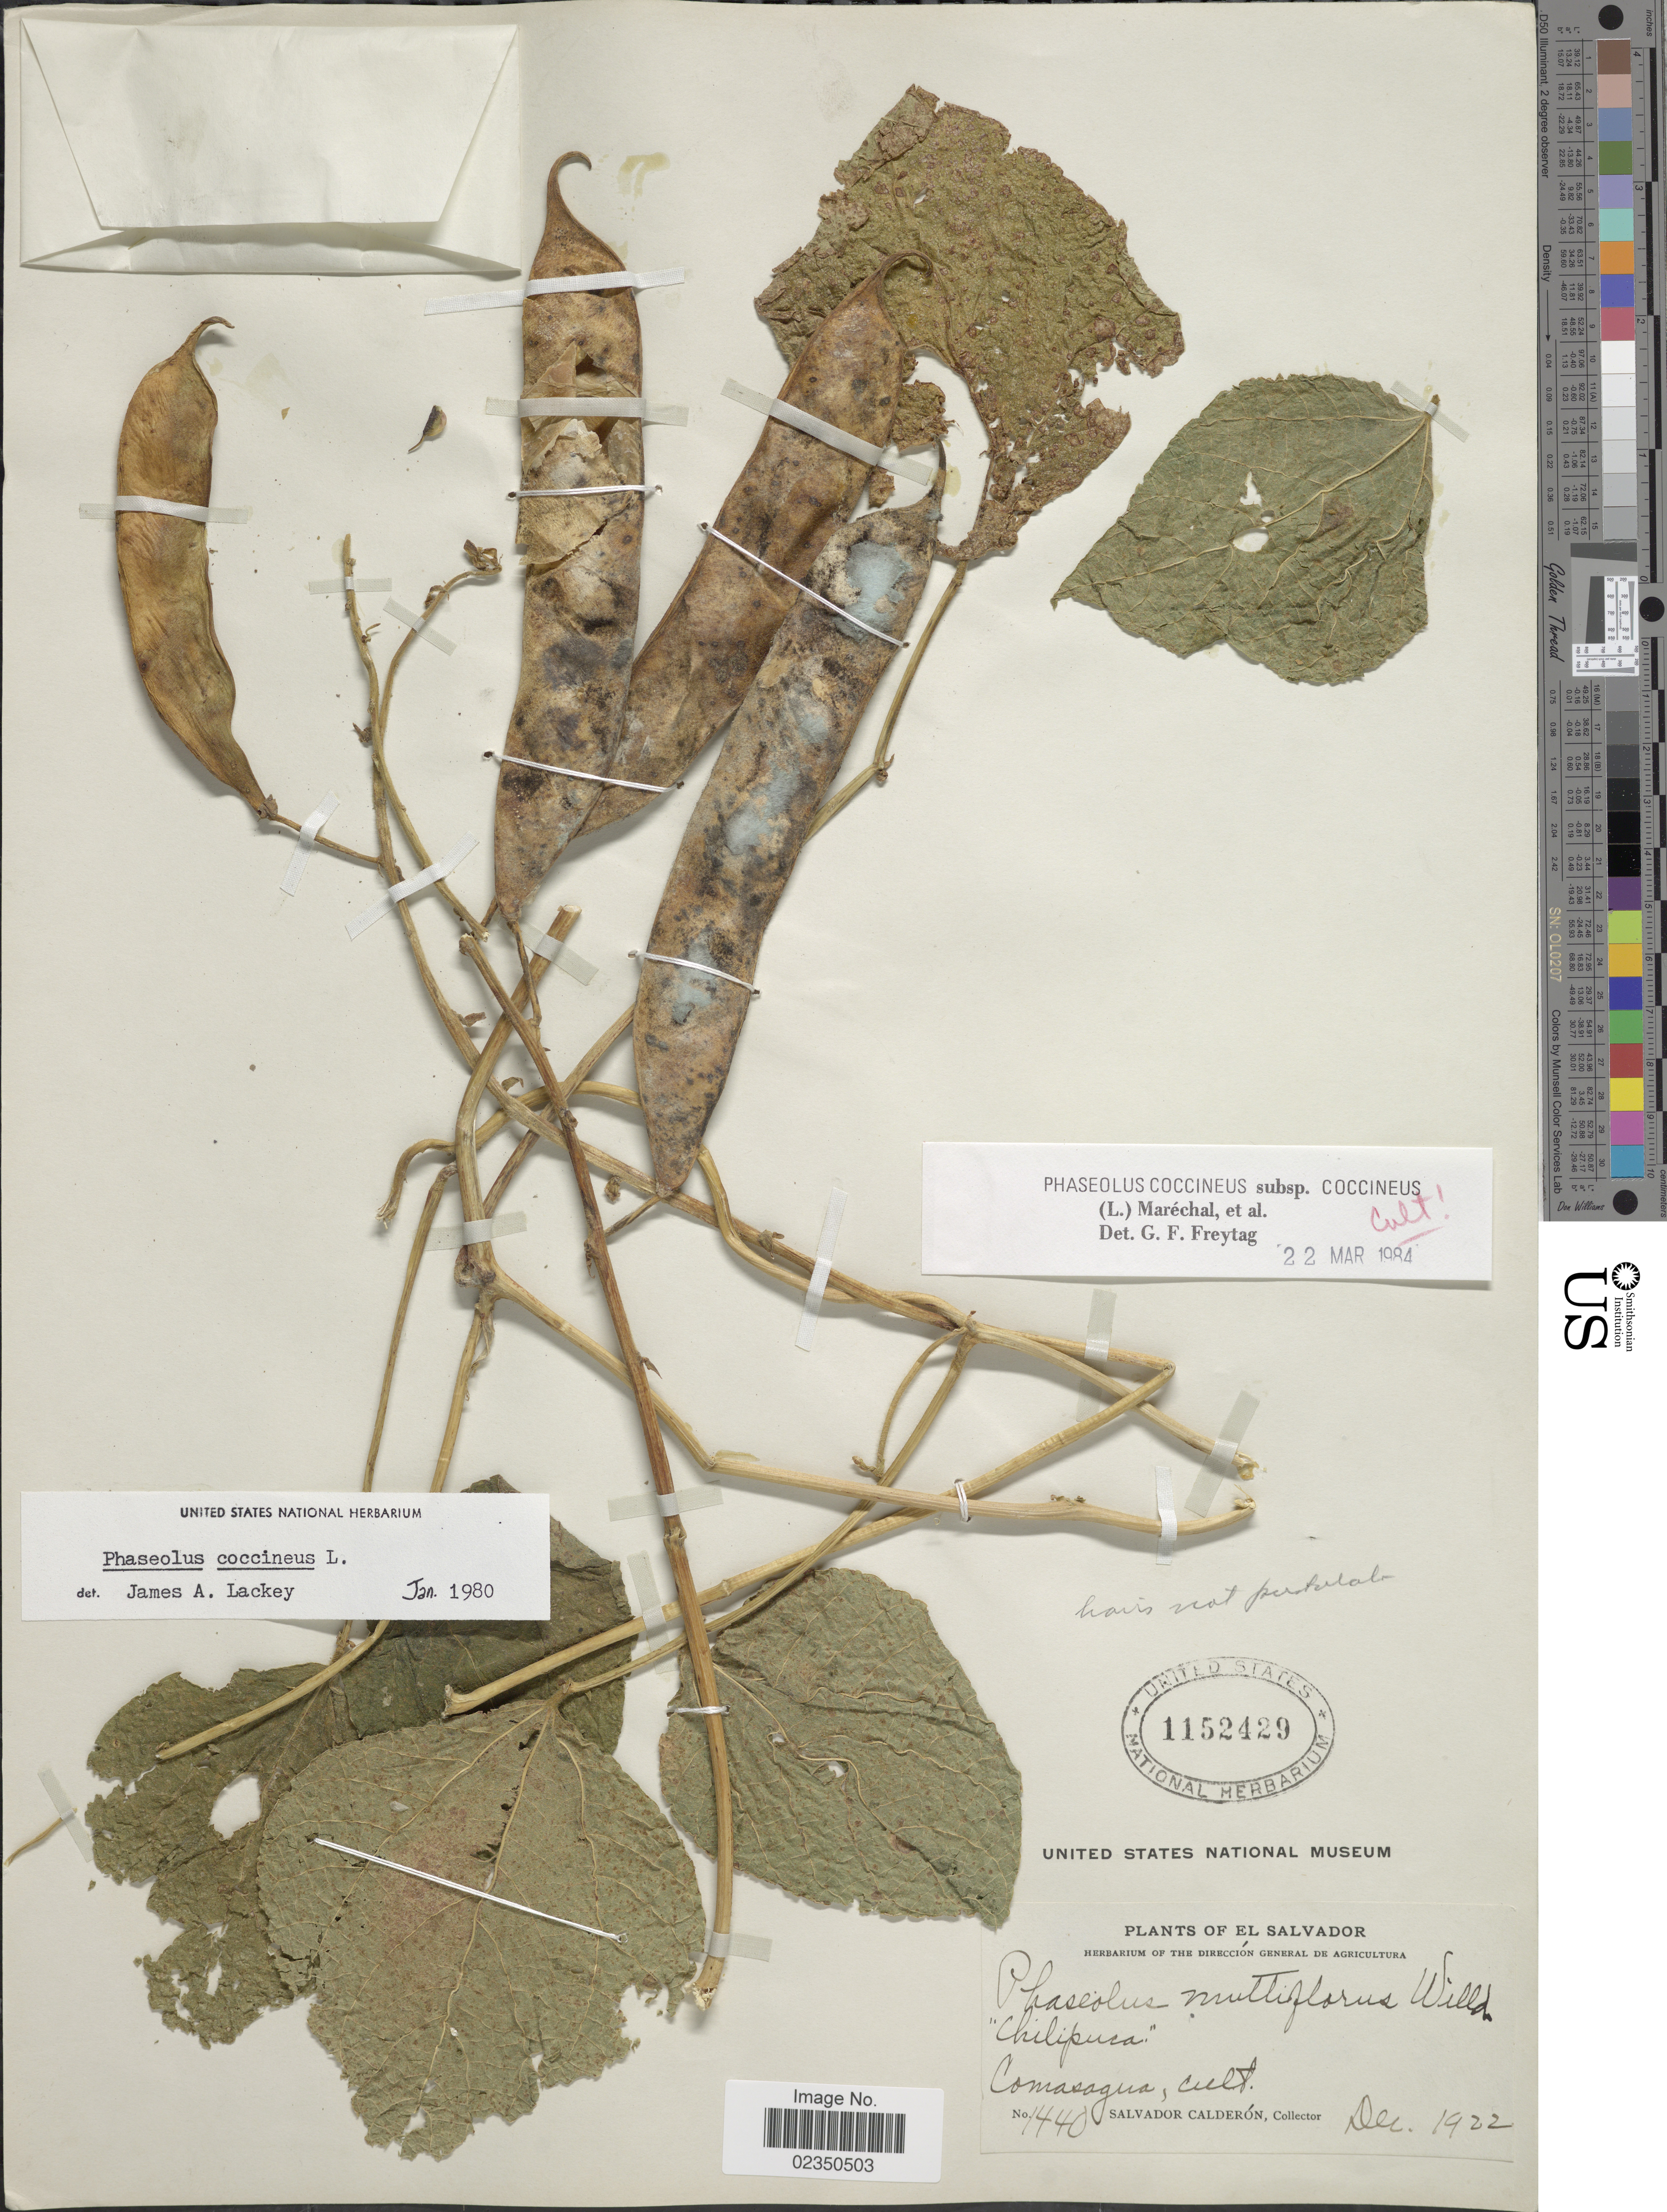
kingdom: Plantae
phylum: Tracheophyta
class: Magnoliopsida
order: Fabales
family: Fabaceae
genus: Phaseolus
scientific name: Phaseolus coccineus subsp. coccineus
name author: L.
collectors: S. Calderón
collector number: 1440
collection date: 1922-12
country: El Salvador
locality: Comasagua, cult.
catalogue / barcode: US 1152429